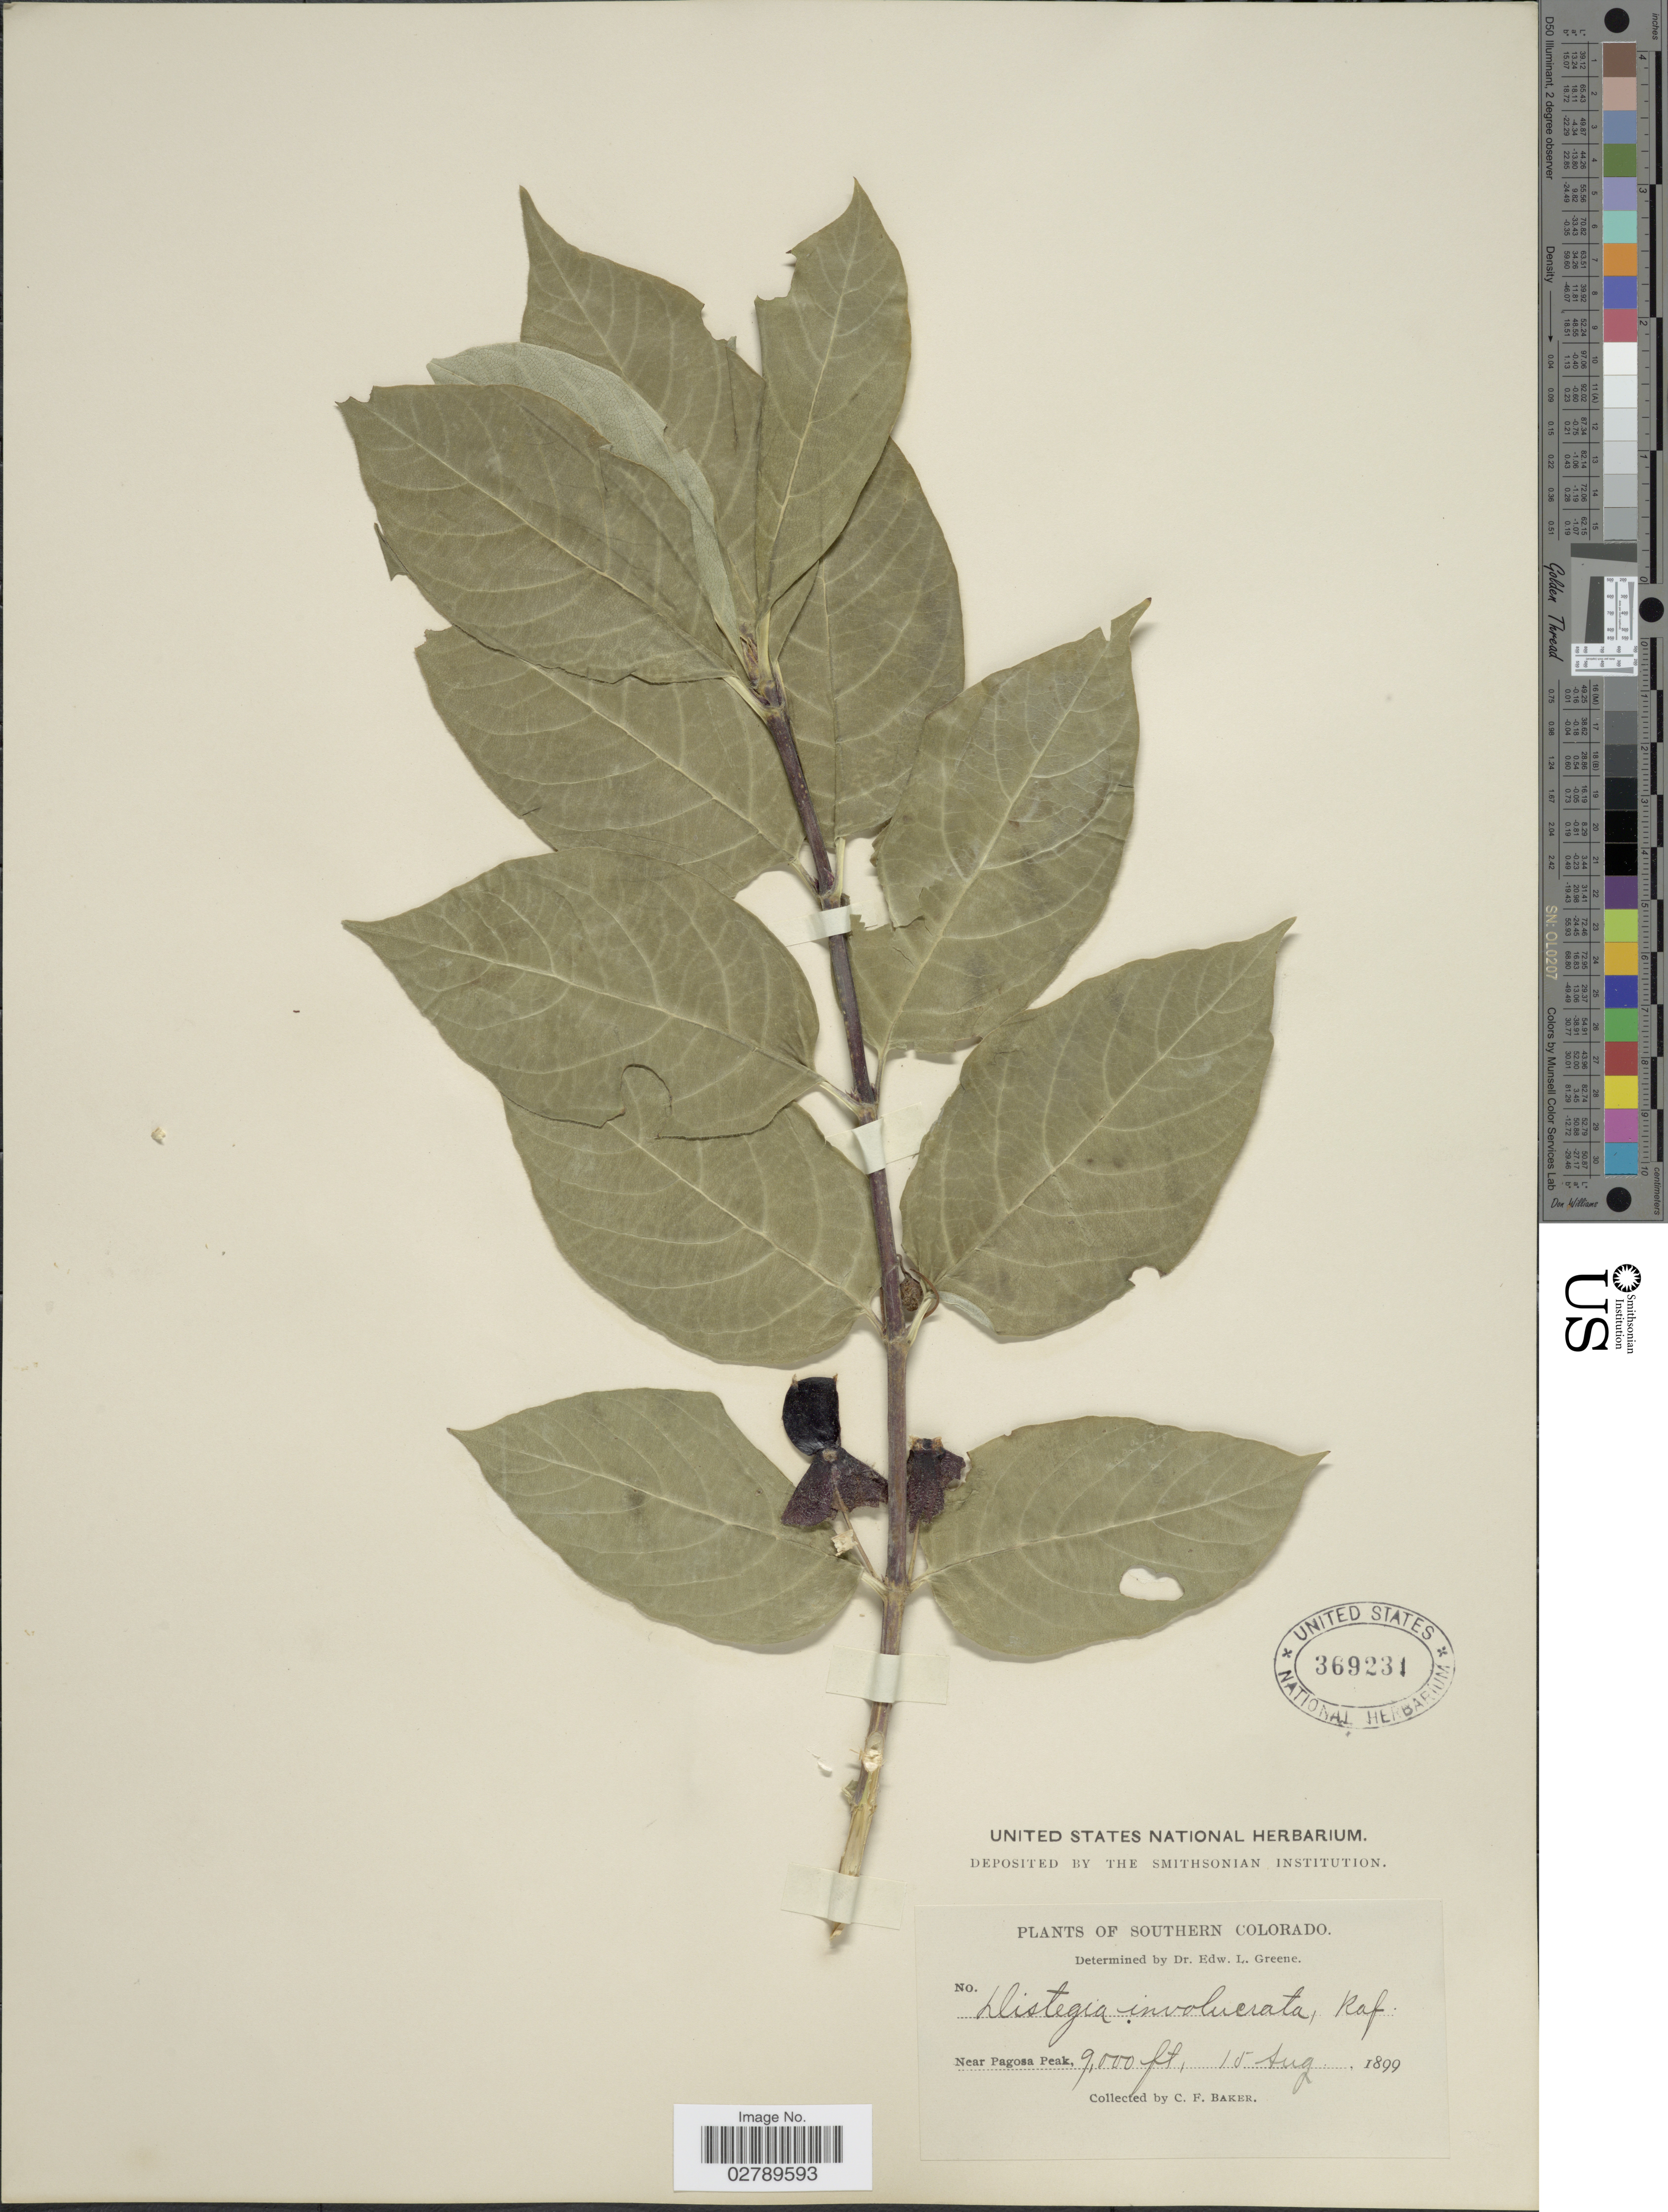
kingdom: Plantae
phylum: Tracheophyta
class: Magnoliopsida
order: Dipsacales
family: Caprifoliaceae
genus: Lonicera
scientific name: Lonicera involucrata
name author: (Richardson) Banks ex Spreng.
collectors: C. F. Baker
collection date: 1899-08-15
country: United States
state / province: Colorado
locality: Southern Colorado. Near Pagosa Peak.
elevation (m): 2743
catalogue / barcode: US 369231